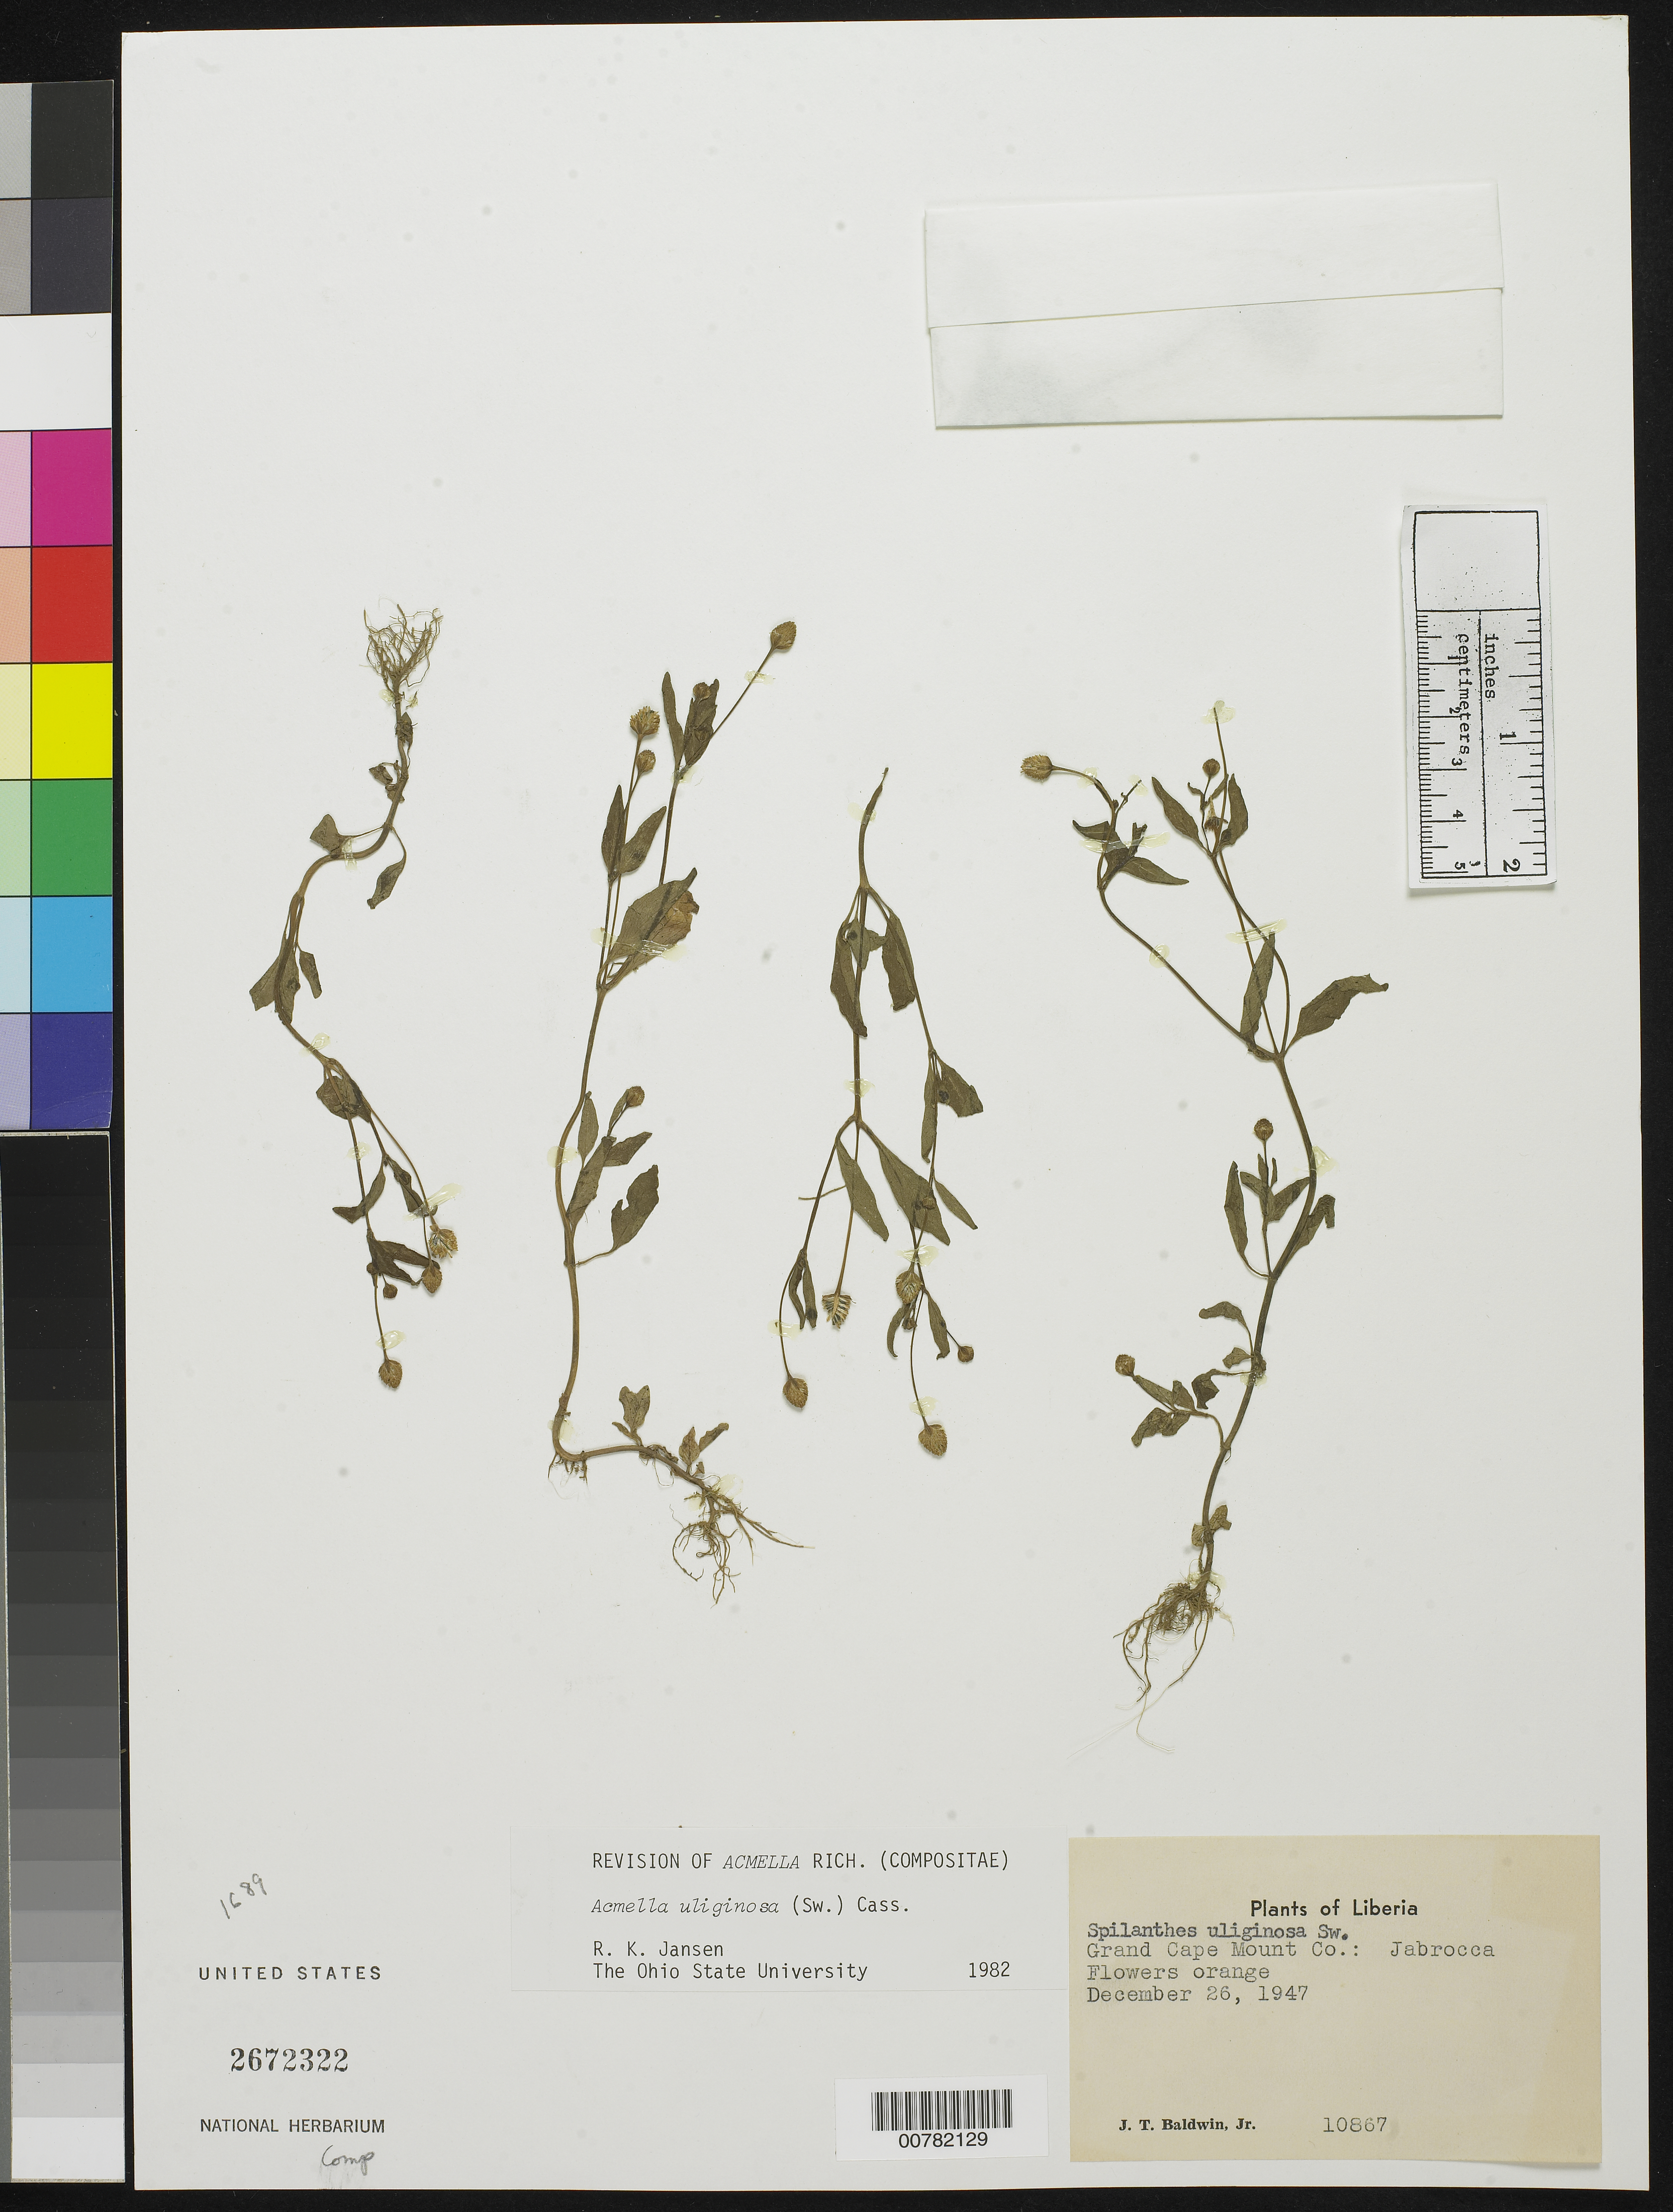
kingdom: Plantae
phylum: Tracheophyta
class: Magnoliopsida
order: Asterales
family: Asteraceae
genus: Acmella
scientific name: Acmella uliginosa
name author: (Sw.) Cass.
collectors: J. T. Baldwin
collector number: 10867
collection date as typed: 26 Dec 1947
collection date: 1947-12-26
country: Liberia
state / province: Grand Cape Mount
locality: Jabrocca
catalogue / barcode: US 2672322